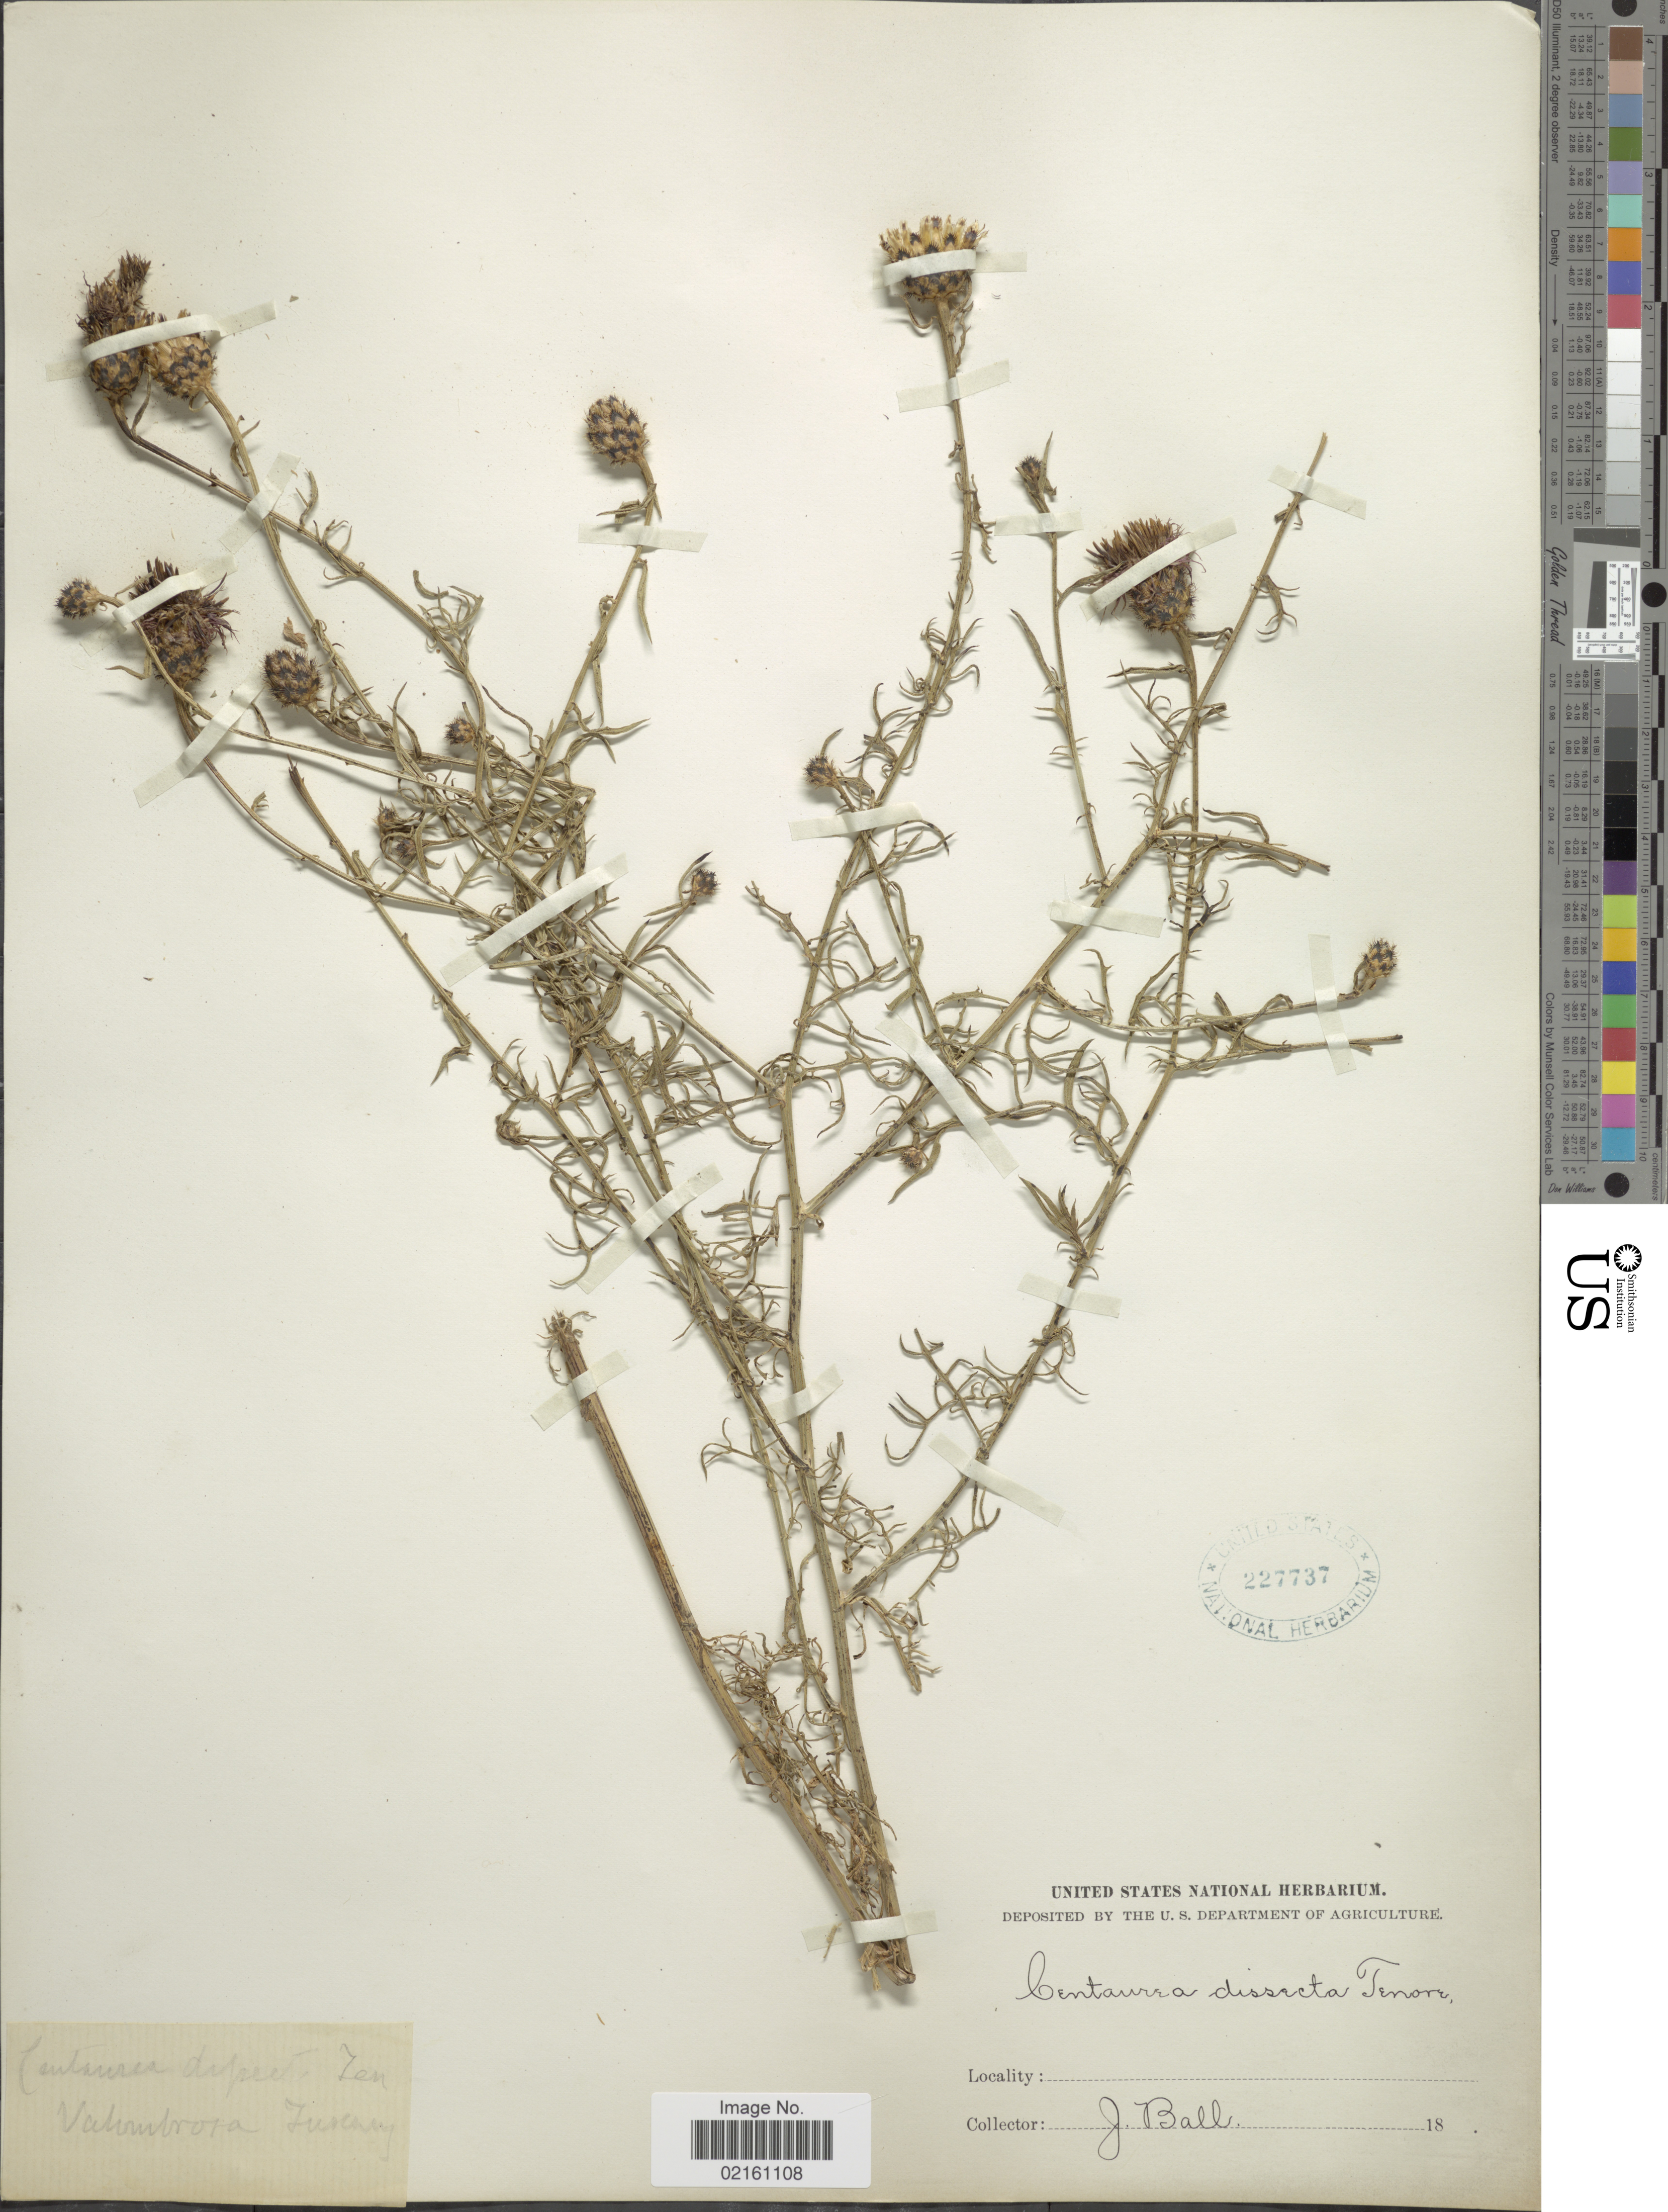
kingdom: Plantae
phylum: Tracheophyta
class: Magnoliopsida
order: Asterales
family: Asteraceae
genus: Centaurea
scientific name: Centaurea tenorei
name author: Guss. ex Lacaita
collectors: J. Ball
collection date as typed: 18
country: Italy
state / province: Tuscany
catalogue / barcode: US 227737